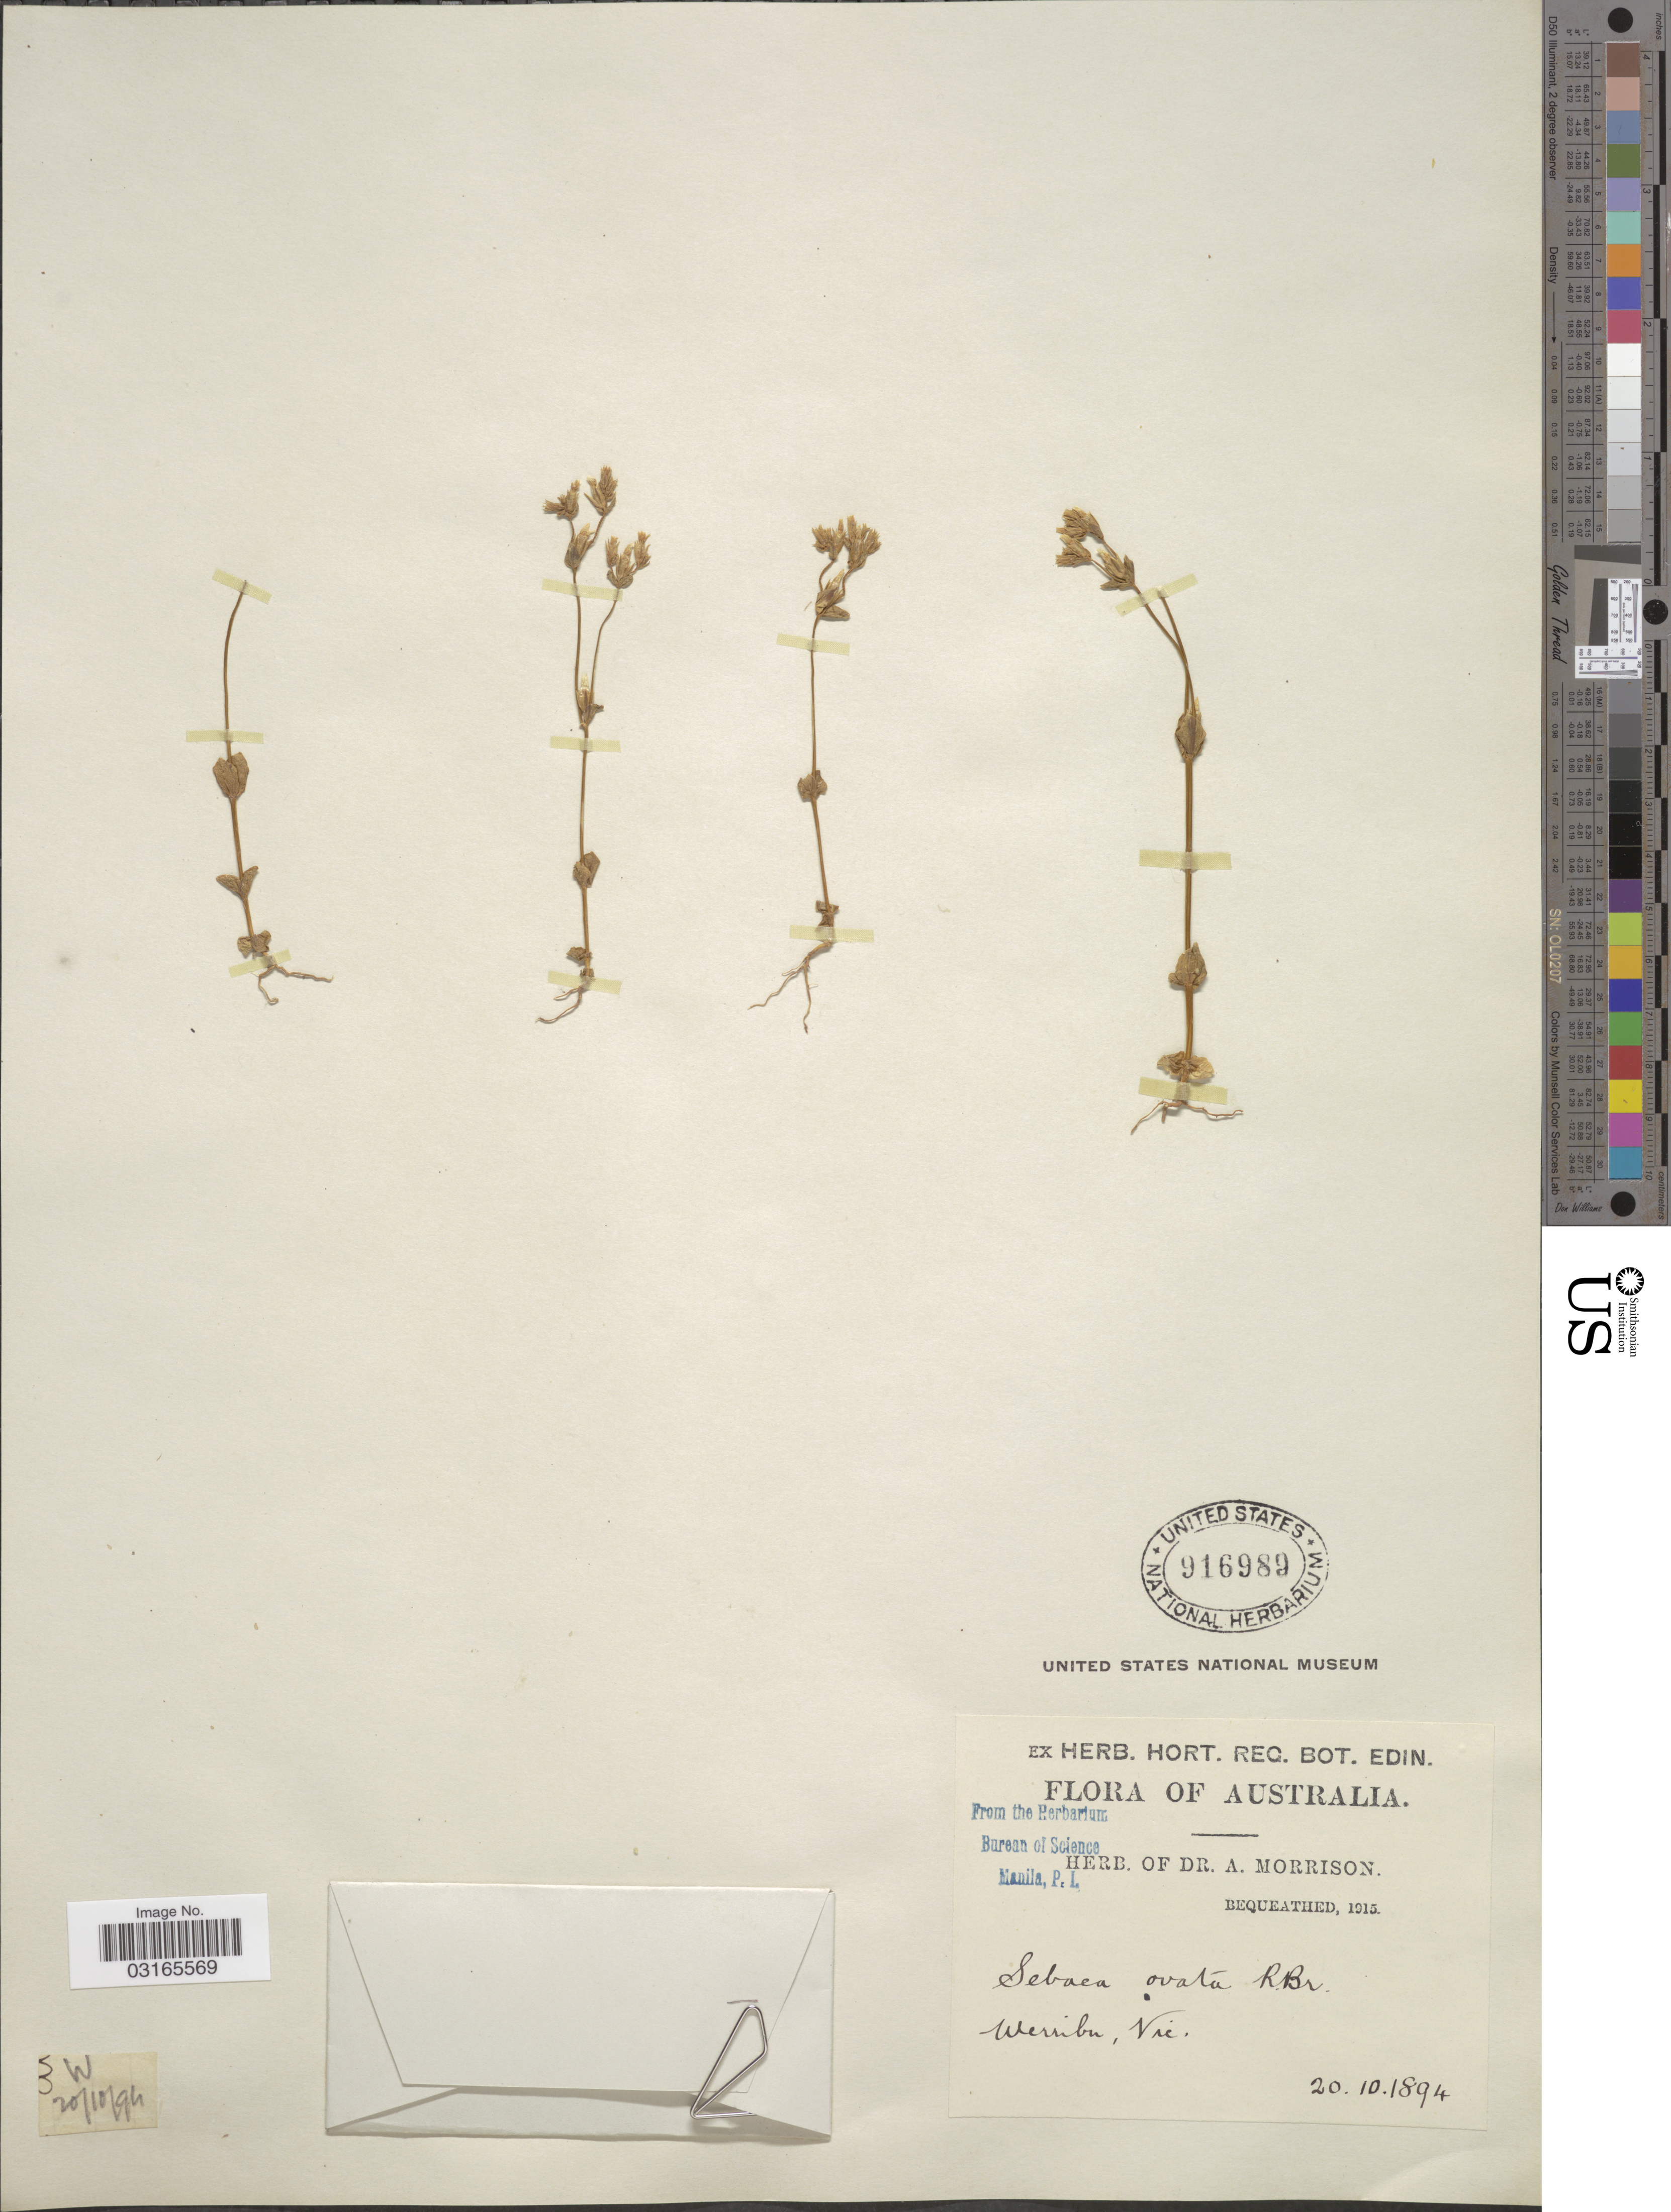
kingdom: Plantae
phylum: Tracheophyta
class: Magnoliopsida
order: Gentianales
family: Gentianaceae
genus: Sebaea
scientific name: Sebaea ovata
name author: (Labill.) R. Br.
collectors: ex herb. Dr. A. Morrison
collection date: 1894-10-20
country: Australia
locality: Werribu, Vic.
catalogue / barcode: US 916989